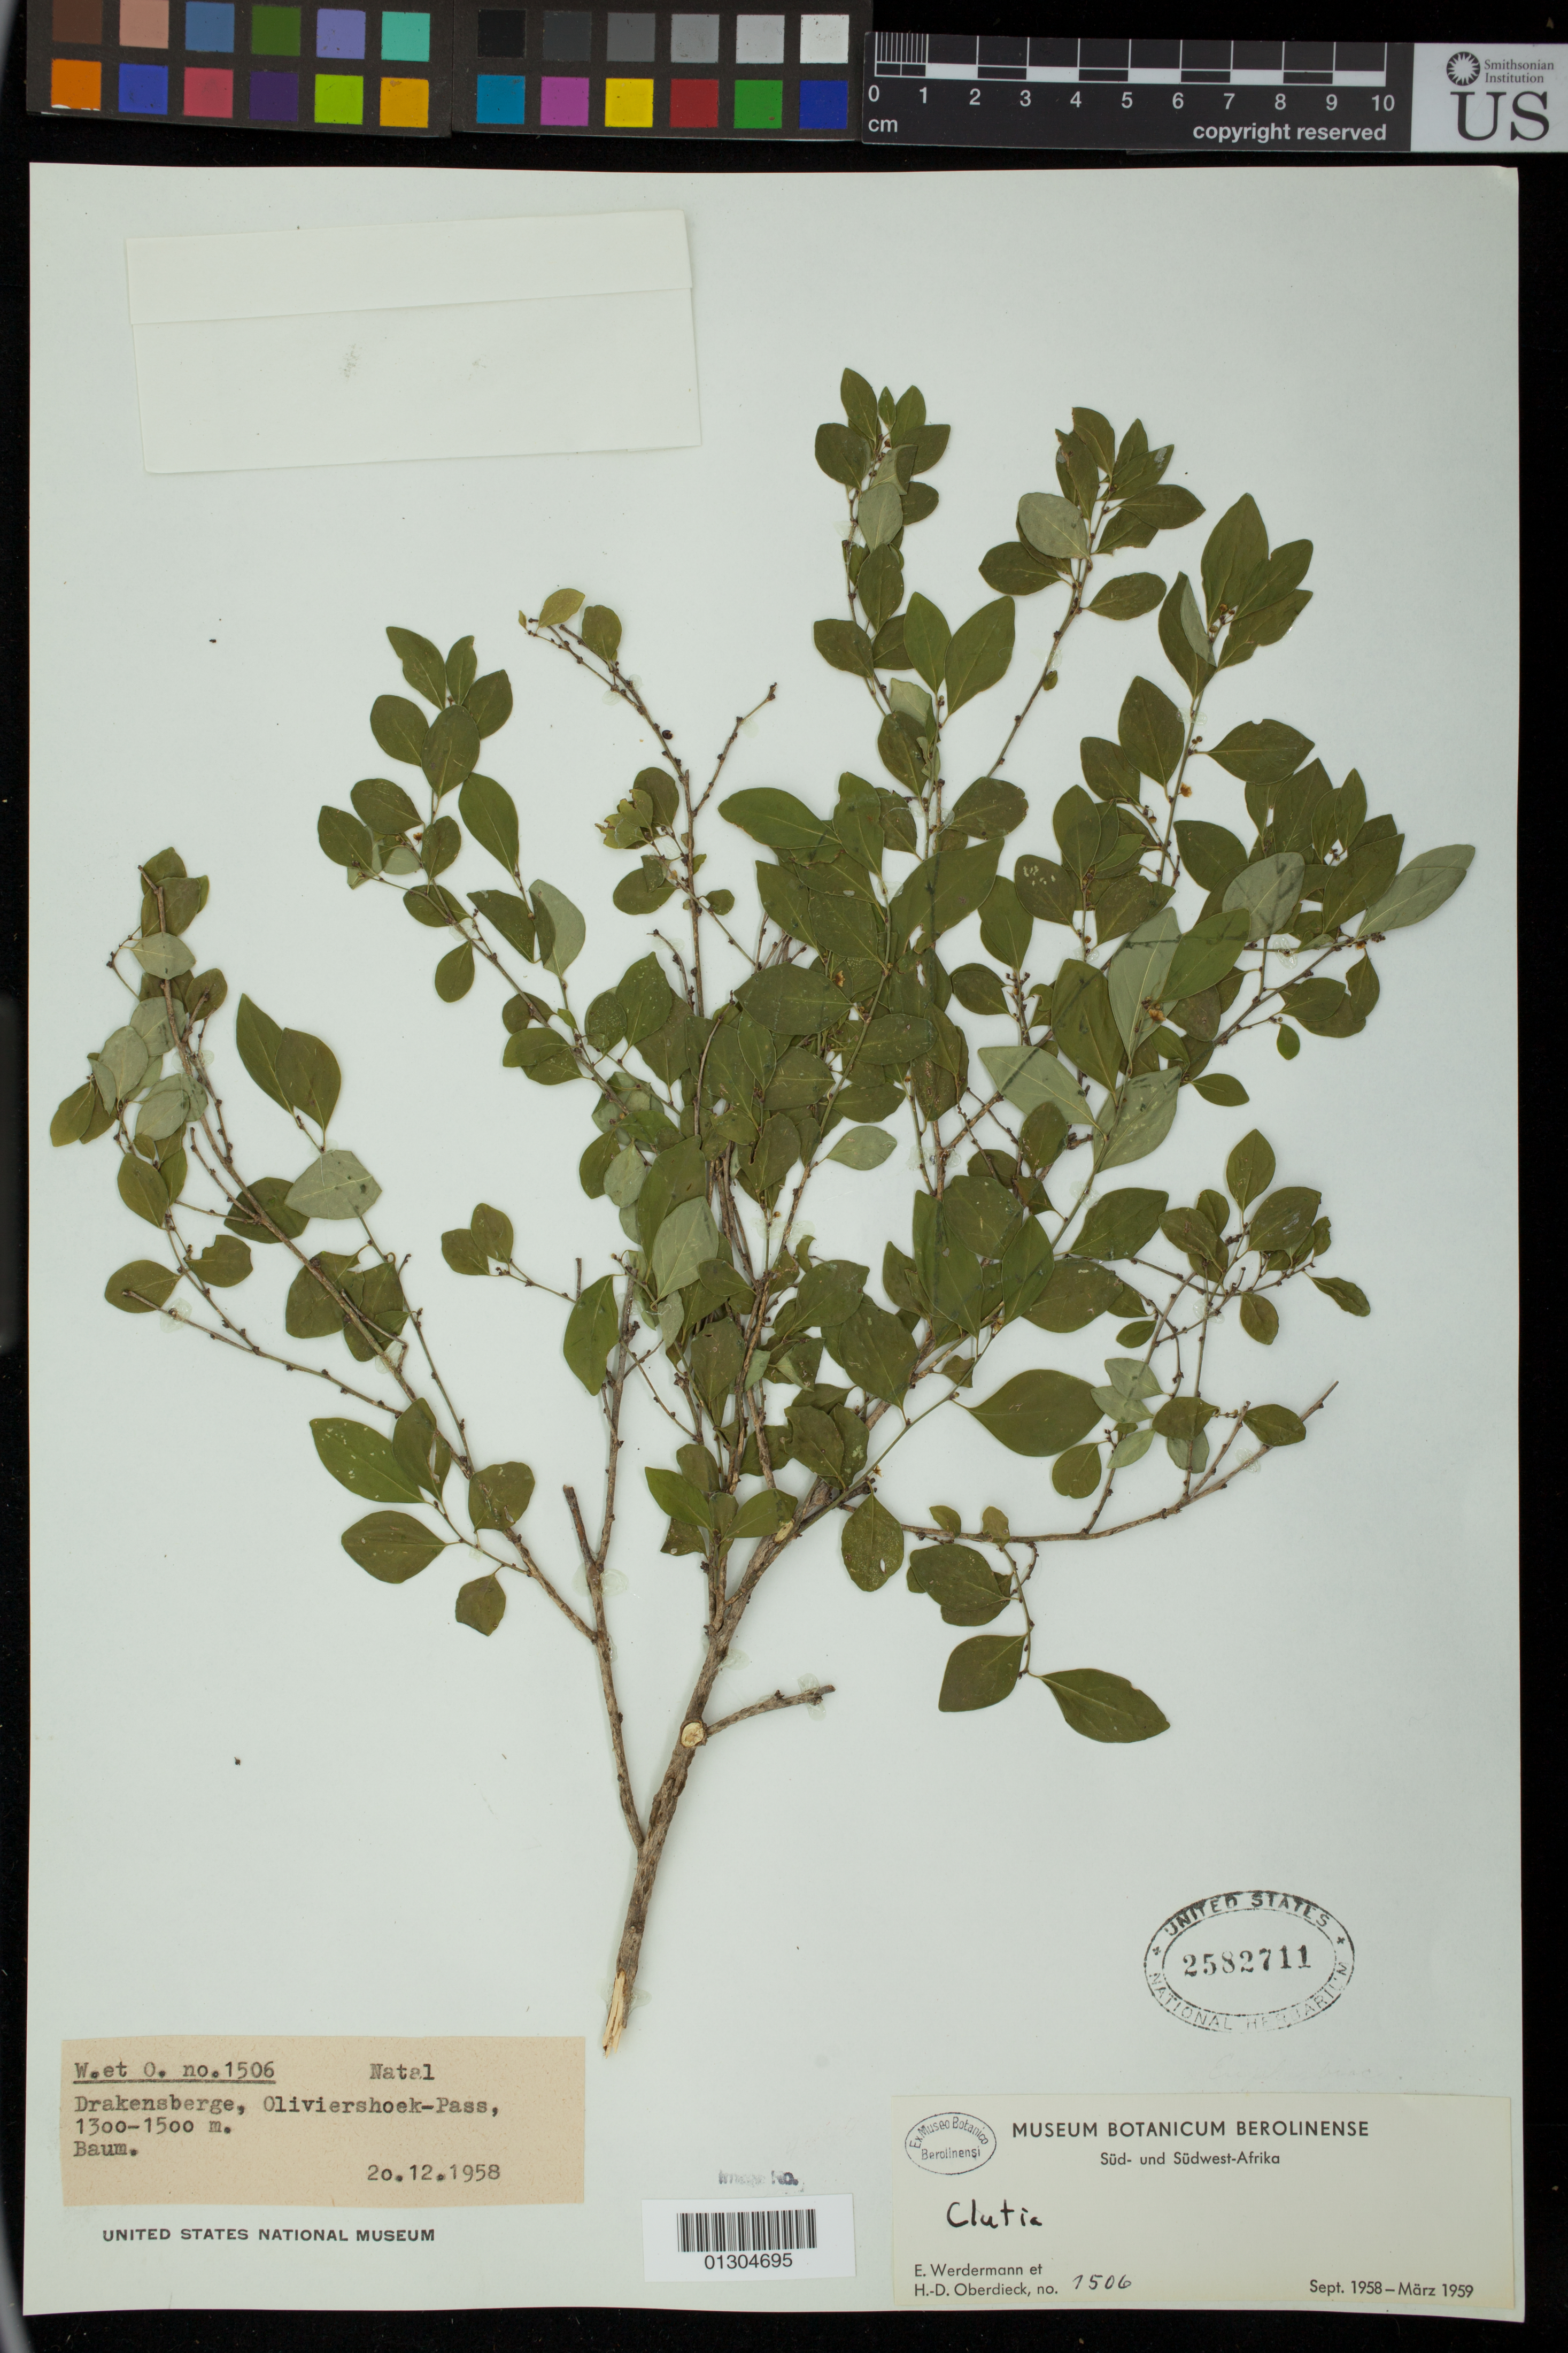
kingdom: Plantae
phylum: Tracheophyta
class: Magnoliopsida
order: Malpighiales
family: Peraceae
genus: Clutia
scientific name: Clutia sp.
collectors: E. Werdermann & H. Oberdieck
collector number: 1506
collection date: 1958-12-20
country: South Africa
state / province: KwaZulu-Natal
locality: Drakensberge, Oliviershoek-Pass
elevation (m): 1300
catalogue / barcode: US 2582711